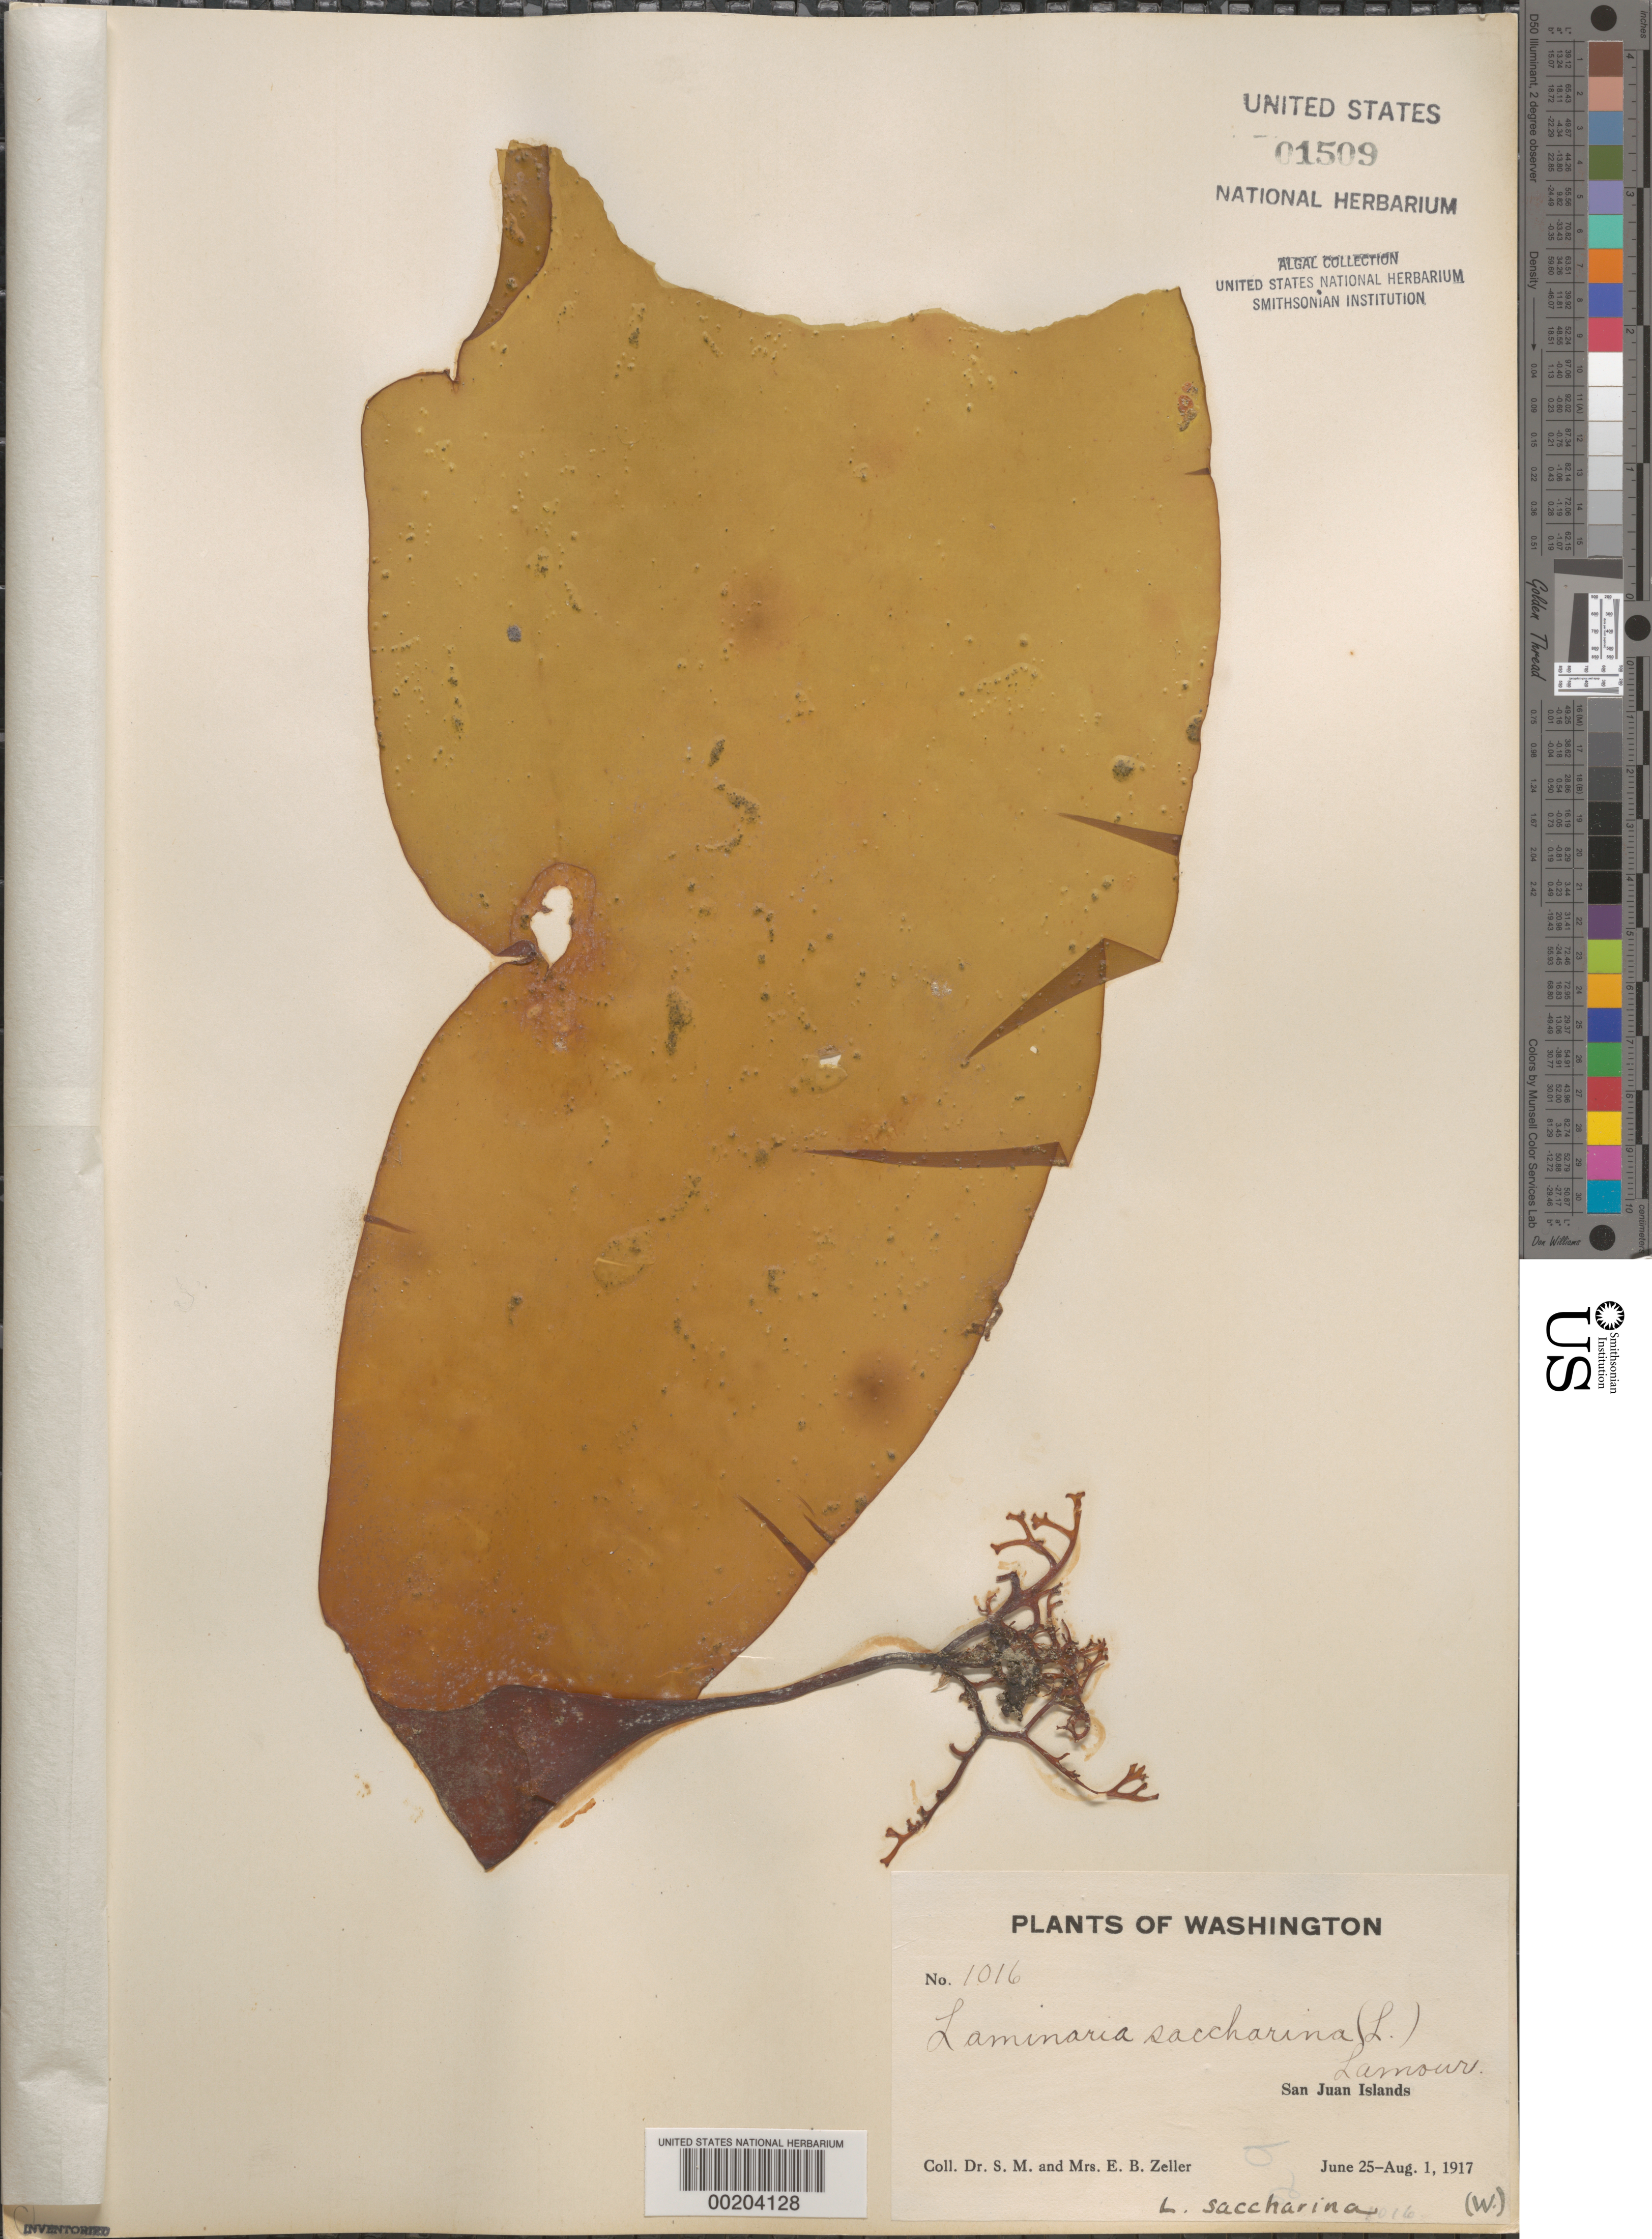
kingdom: Chromista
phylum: Ochrophyta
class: Phaeophyceae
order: Laminariales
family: Laminariaceae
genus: Saccharina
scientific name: Saccharina latissima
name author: C.E. Lane et al.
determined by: Algae name updating Project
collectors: S. Zeller & E. Zeller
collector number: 1016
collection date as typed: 25 Jun 1917 to 01 Aug 1917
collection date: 1917-06-25/1917-08-01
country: United States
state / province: Washington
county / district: San Juan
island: San Juan Islands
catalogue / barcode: US 1509